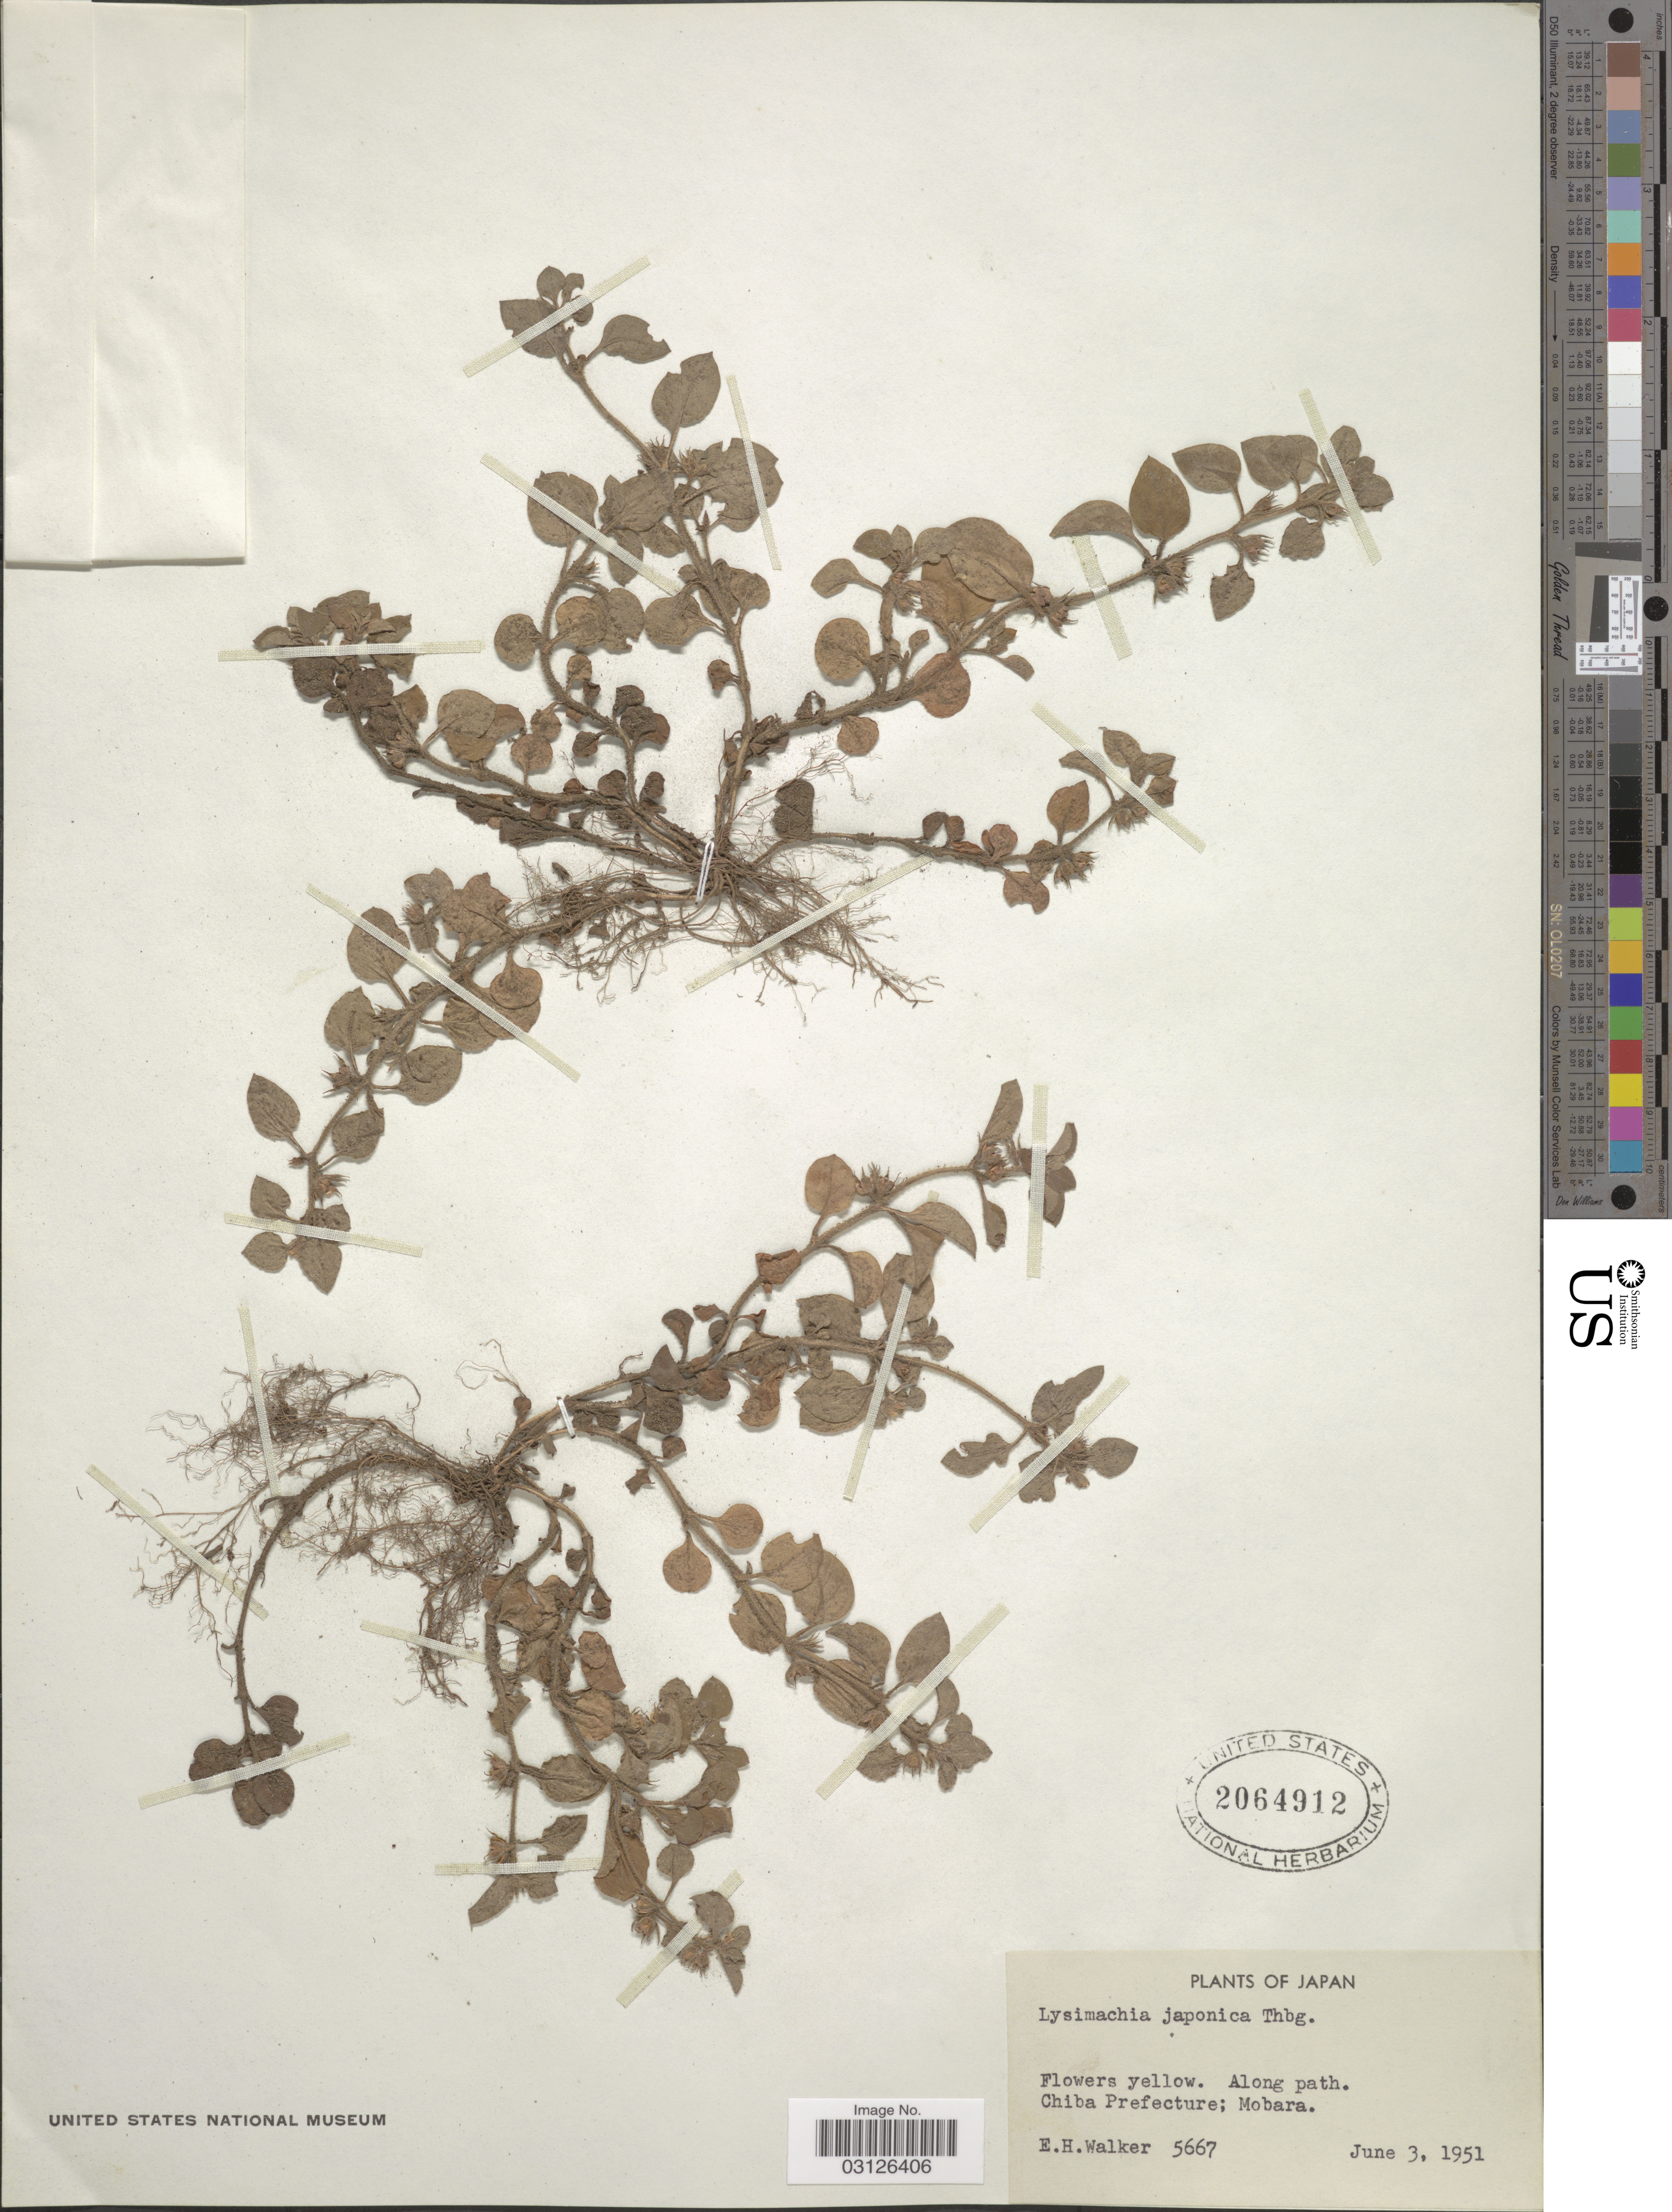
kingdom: Plantae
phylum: Tracheophyta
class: Magnoliopsida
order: Ericales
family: Primulaceae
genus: Lysimachia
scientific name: Lysimachia japonica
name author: Thunb.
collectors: E. H. Walker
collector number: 5667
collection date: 1951-06-03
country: Japan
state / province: Tiba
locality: Chiba Prefecture; Mobara.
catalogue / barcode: US 2064912